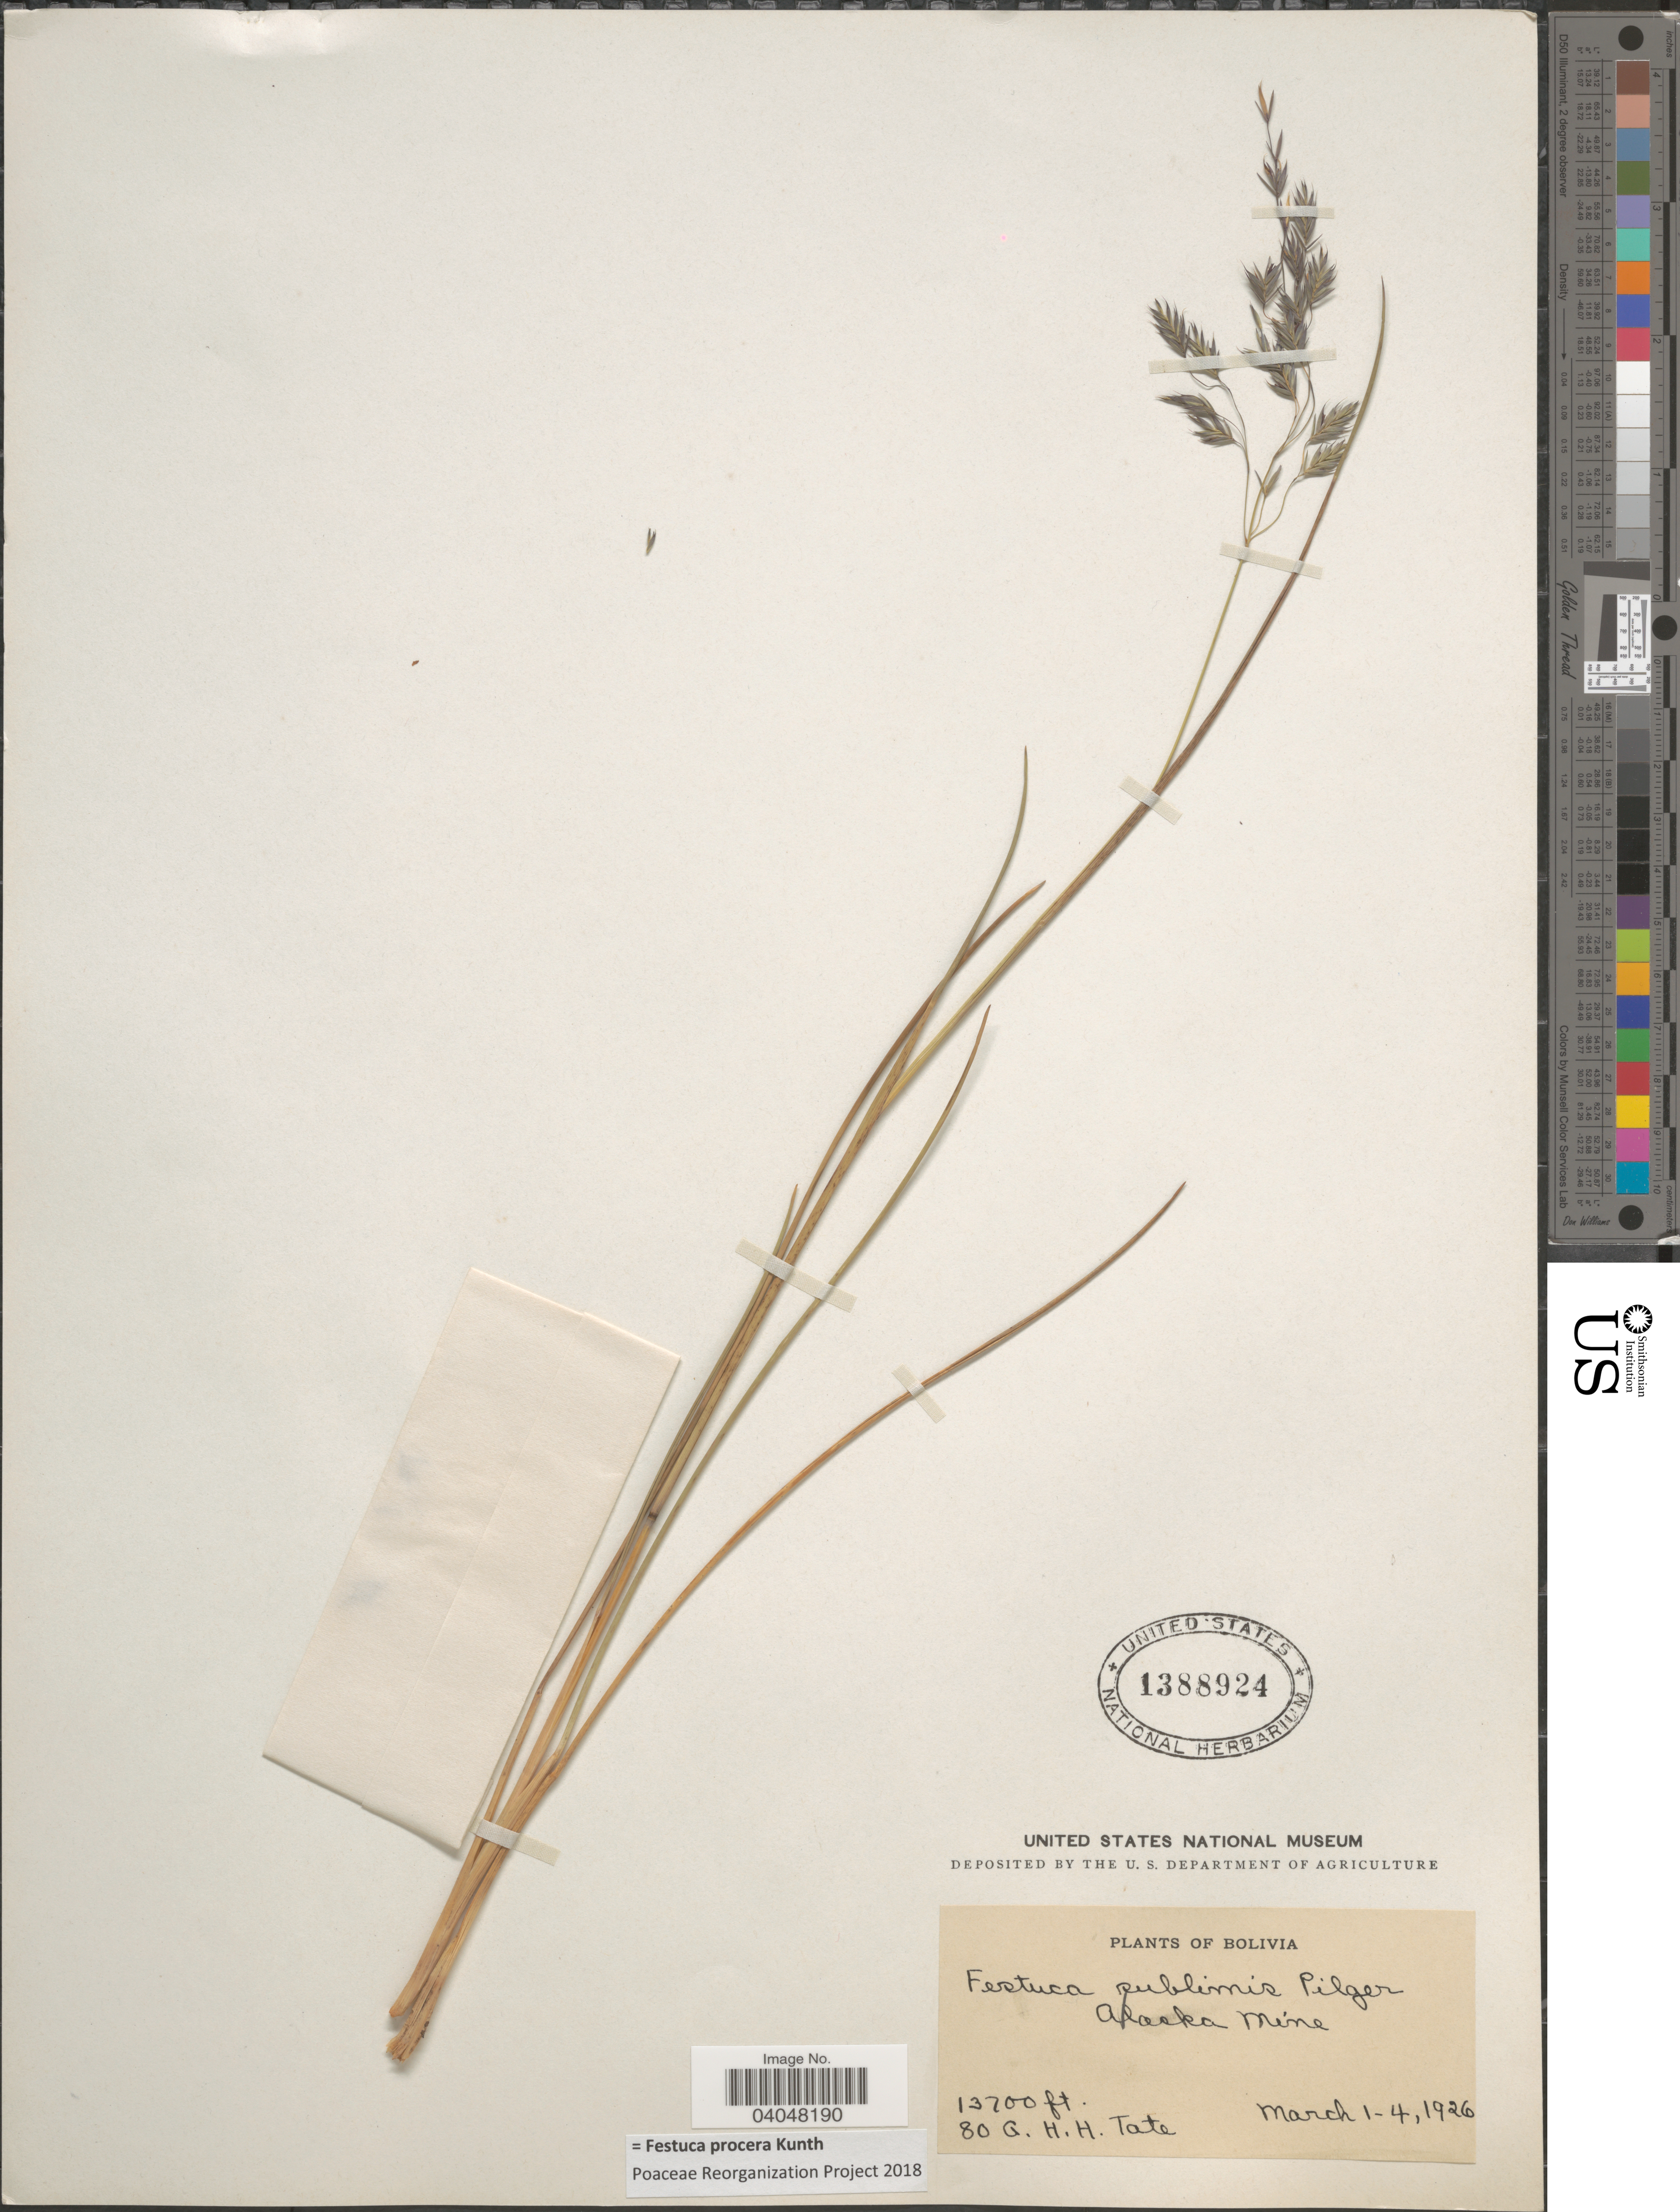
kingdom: Plantae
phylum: Tracheophyta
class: Liliopsida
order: Poales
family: Poaceae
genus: Festuca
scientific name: Festuca procera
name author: Kunth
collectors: G. H. H.Tate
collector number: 80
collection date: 1926-03-01/1926-03-04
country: Bolivia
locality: Alaska Mine.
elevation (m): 4176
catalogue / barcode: US 1388924